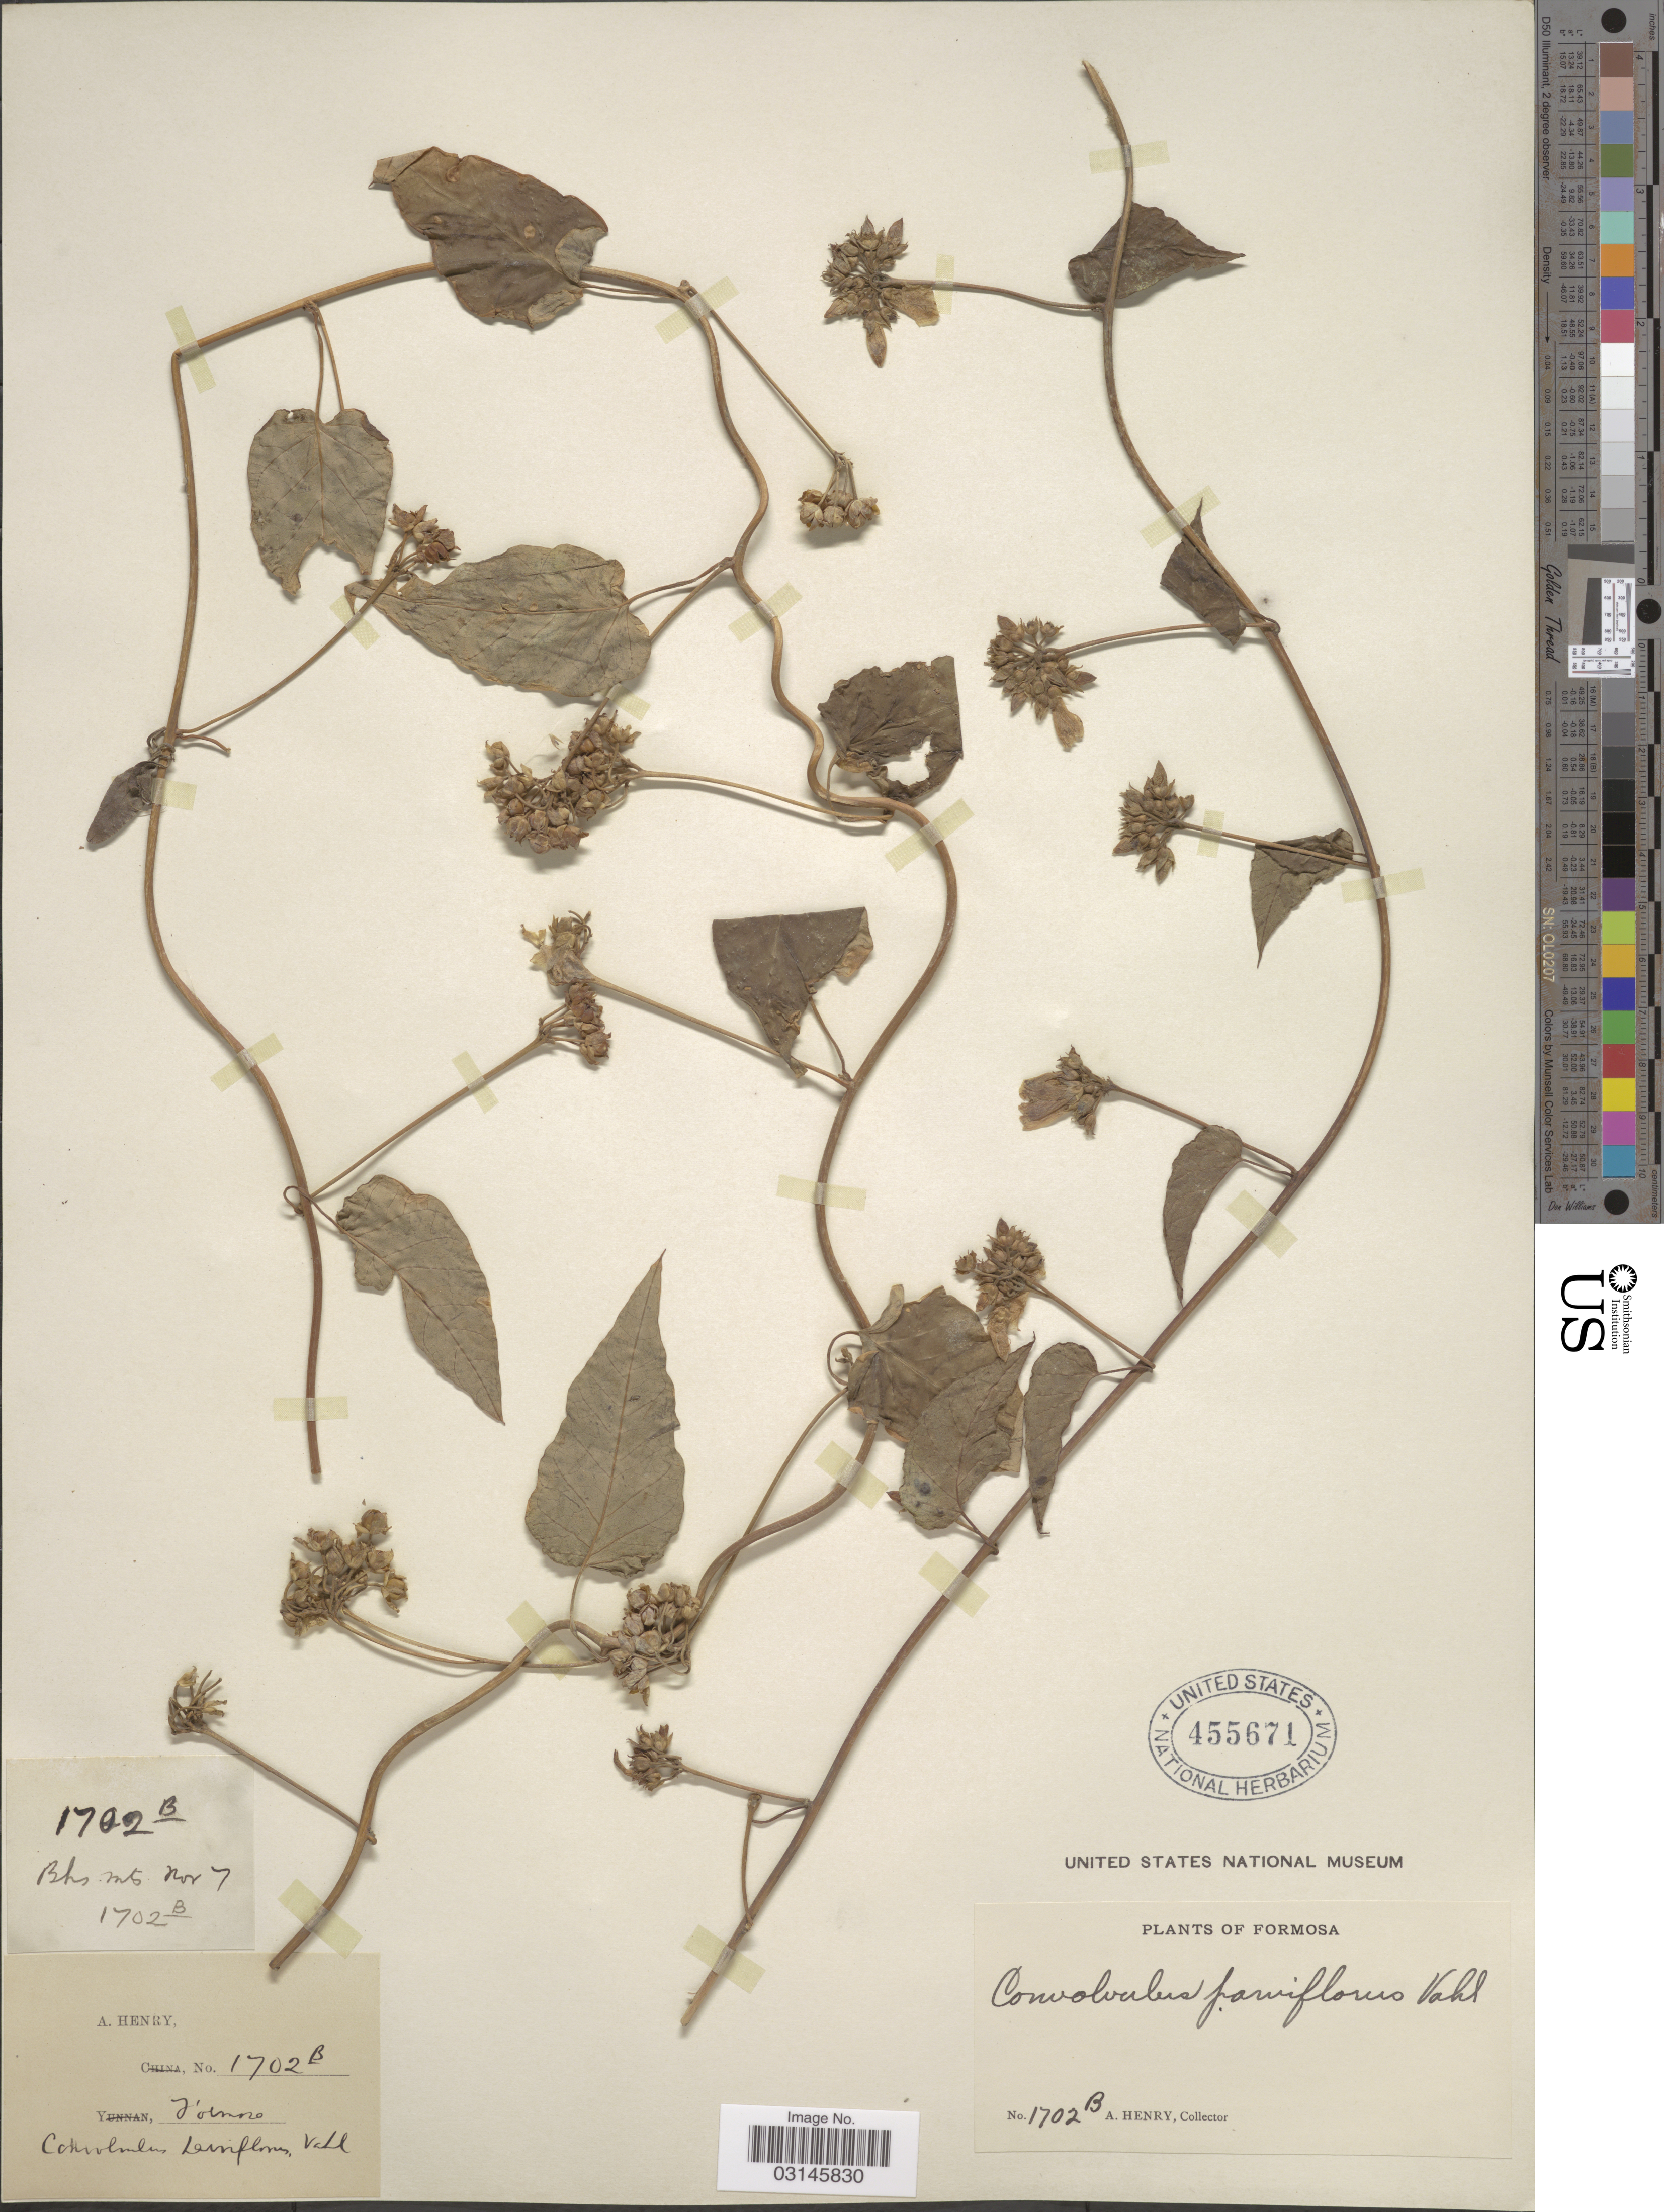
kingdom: Plantae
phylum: Tracheophyta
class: Magnoliopsida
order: Solanales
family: Convolvulaceae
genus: Convolvulus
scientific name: Convolvulus parviflorus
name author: Vahl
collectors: A. Henry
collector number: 1702 B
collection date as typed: Transcribed d/m/y: /11/7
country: Taiwan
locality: Formosa, Bks (Bankenseng) mts.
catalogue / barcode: US 455671